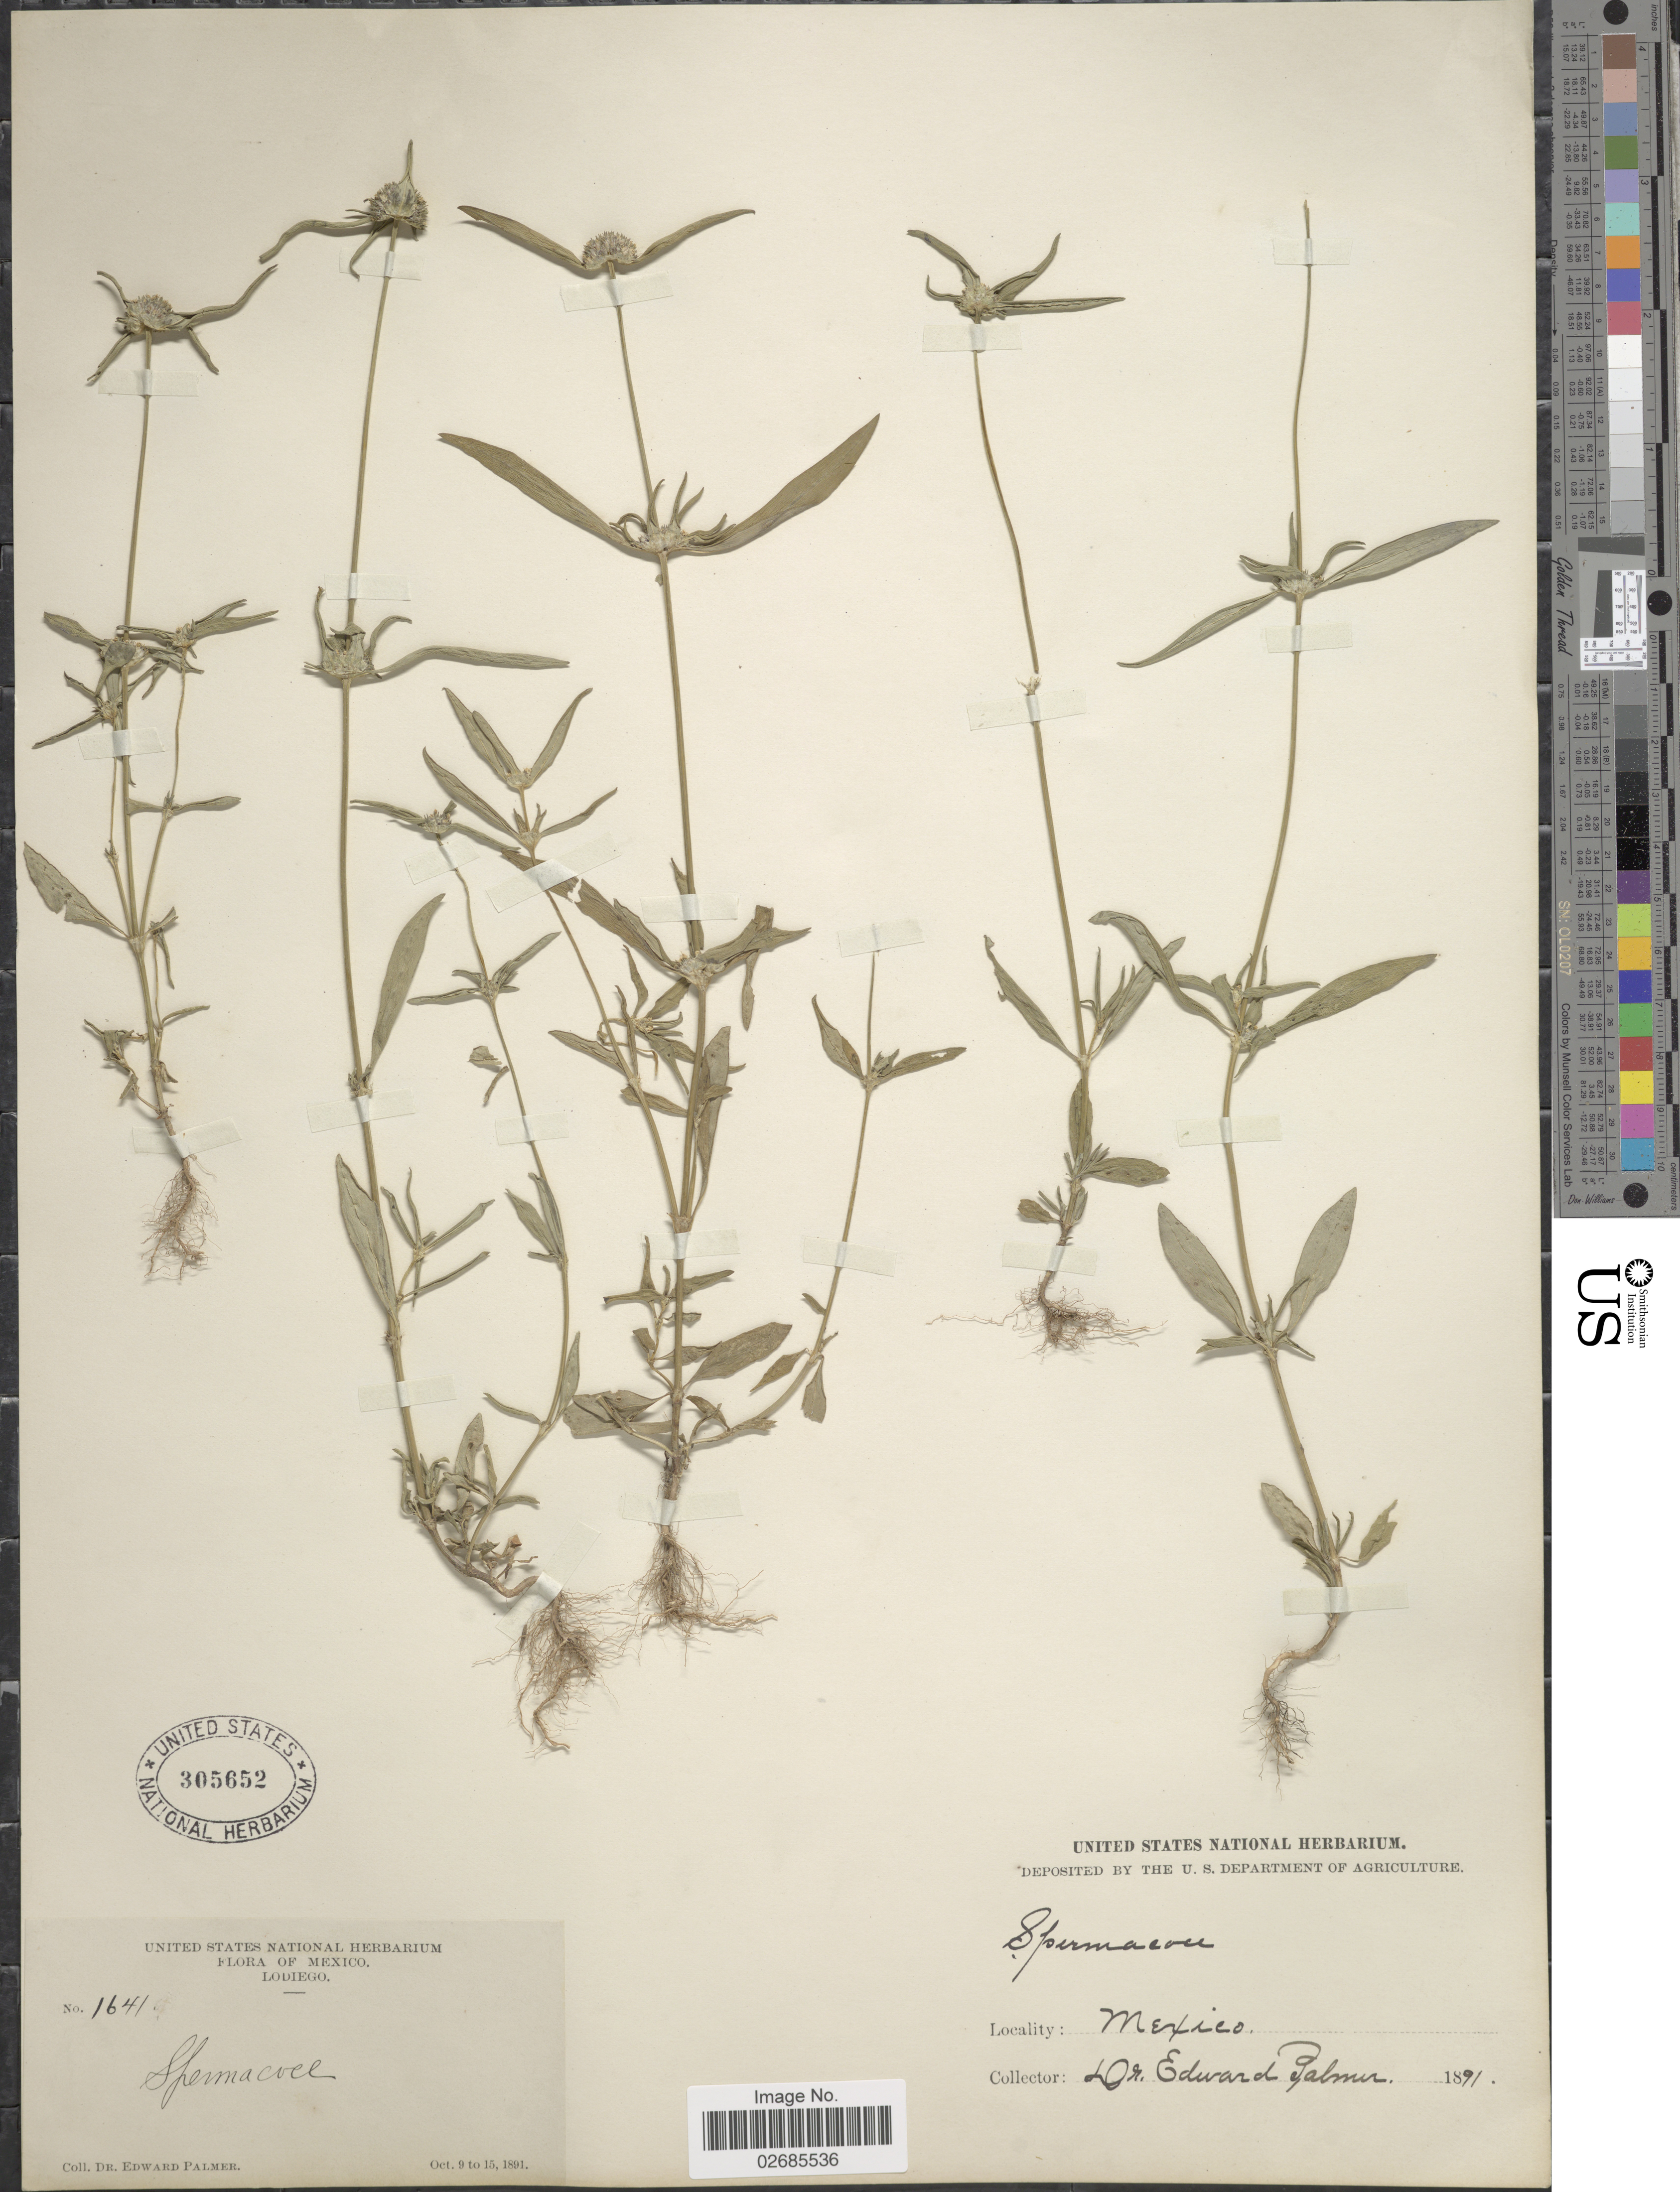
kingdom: Plantae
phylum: Tracheophyta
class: Magnoliopsida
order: Gentianales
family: Rubiaceae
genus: Borreria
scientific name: Borreria densiflora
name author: DC.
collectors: E. Palmer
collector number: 1641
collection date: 1891-10-09/1891-10-15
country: Mexico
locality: Lodiego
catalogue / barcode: US 305652